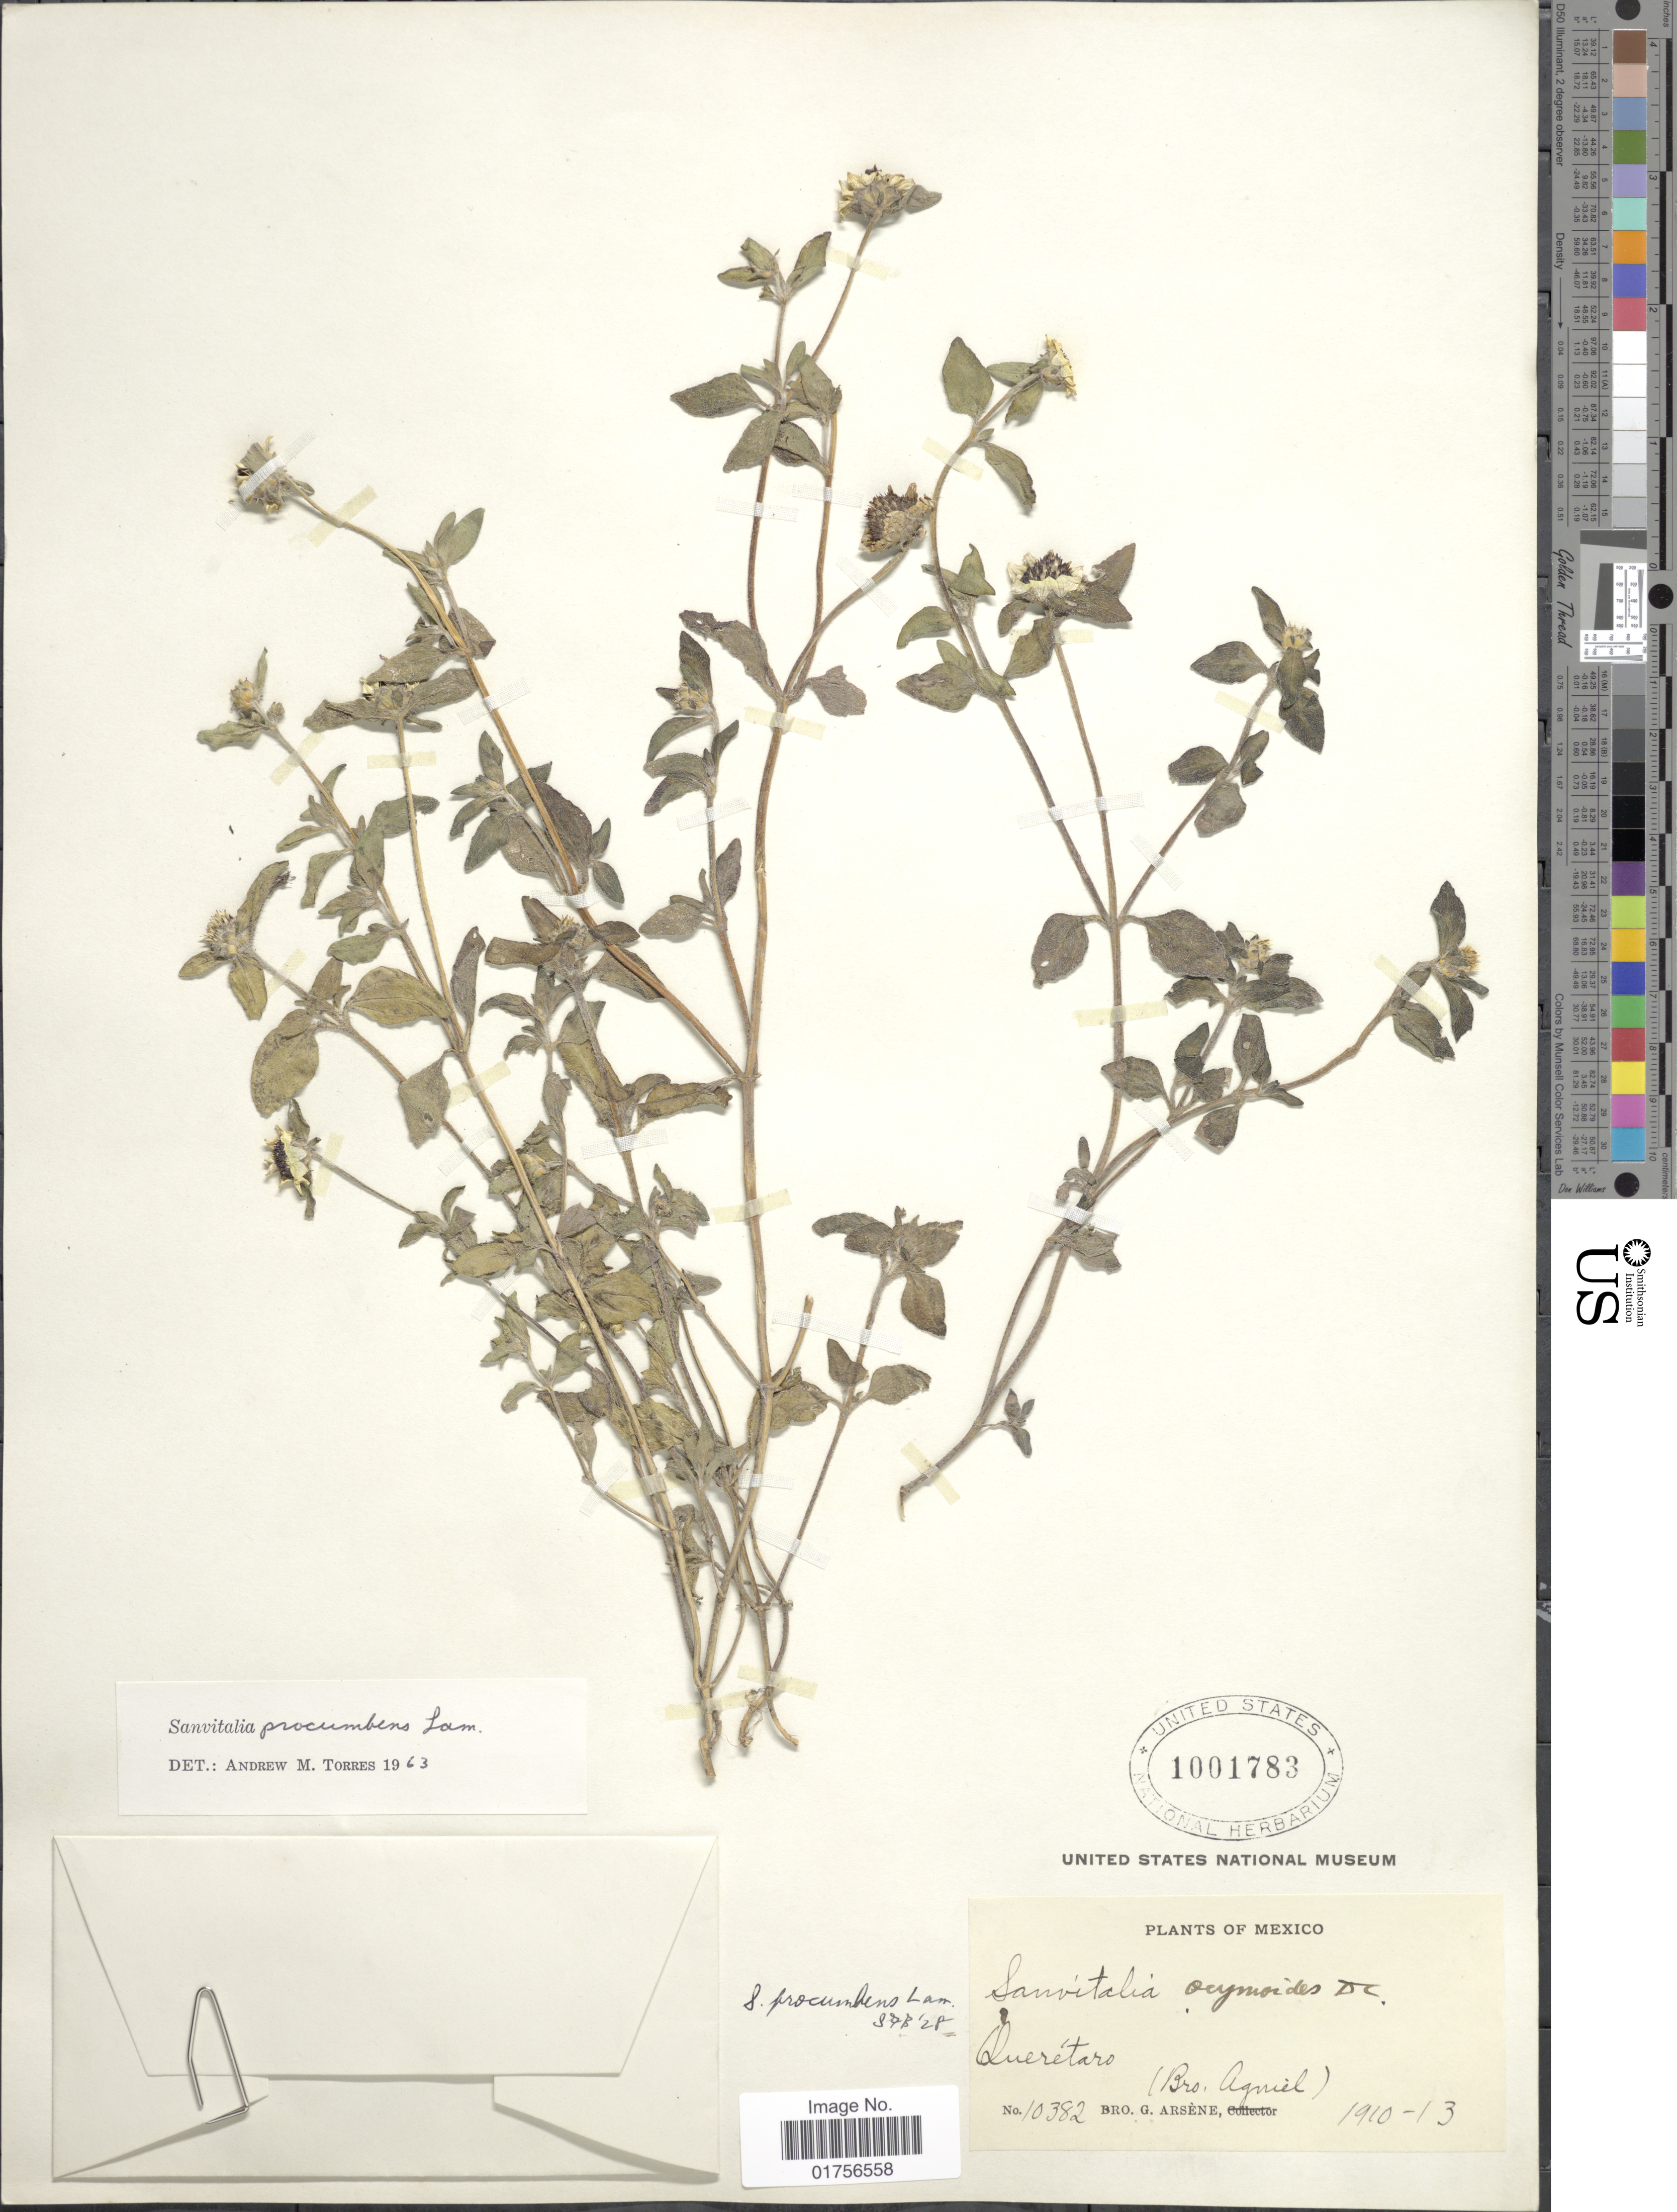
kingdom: Plantae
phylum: Tracheophyta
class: Magnoliopsida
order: Asterales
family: Asteraceae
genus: Sanvitalia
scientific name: Sanvitalia procumbens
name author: Lam.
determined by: Skibicki, Samuel V.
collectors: Bro. Agniel & Bro. G. Arsène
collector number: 10382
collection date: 1910/1913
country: Mexico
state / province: Querétaro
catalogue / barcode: US 1001783